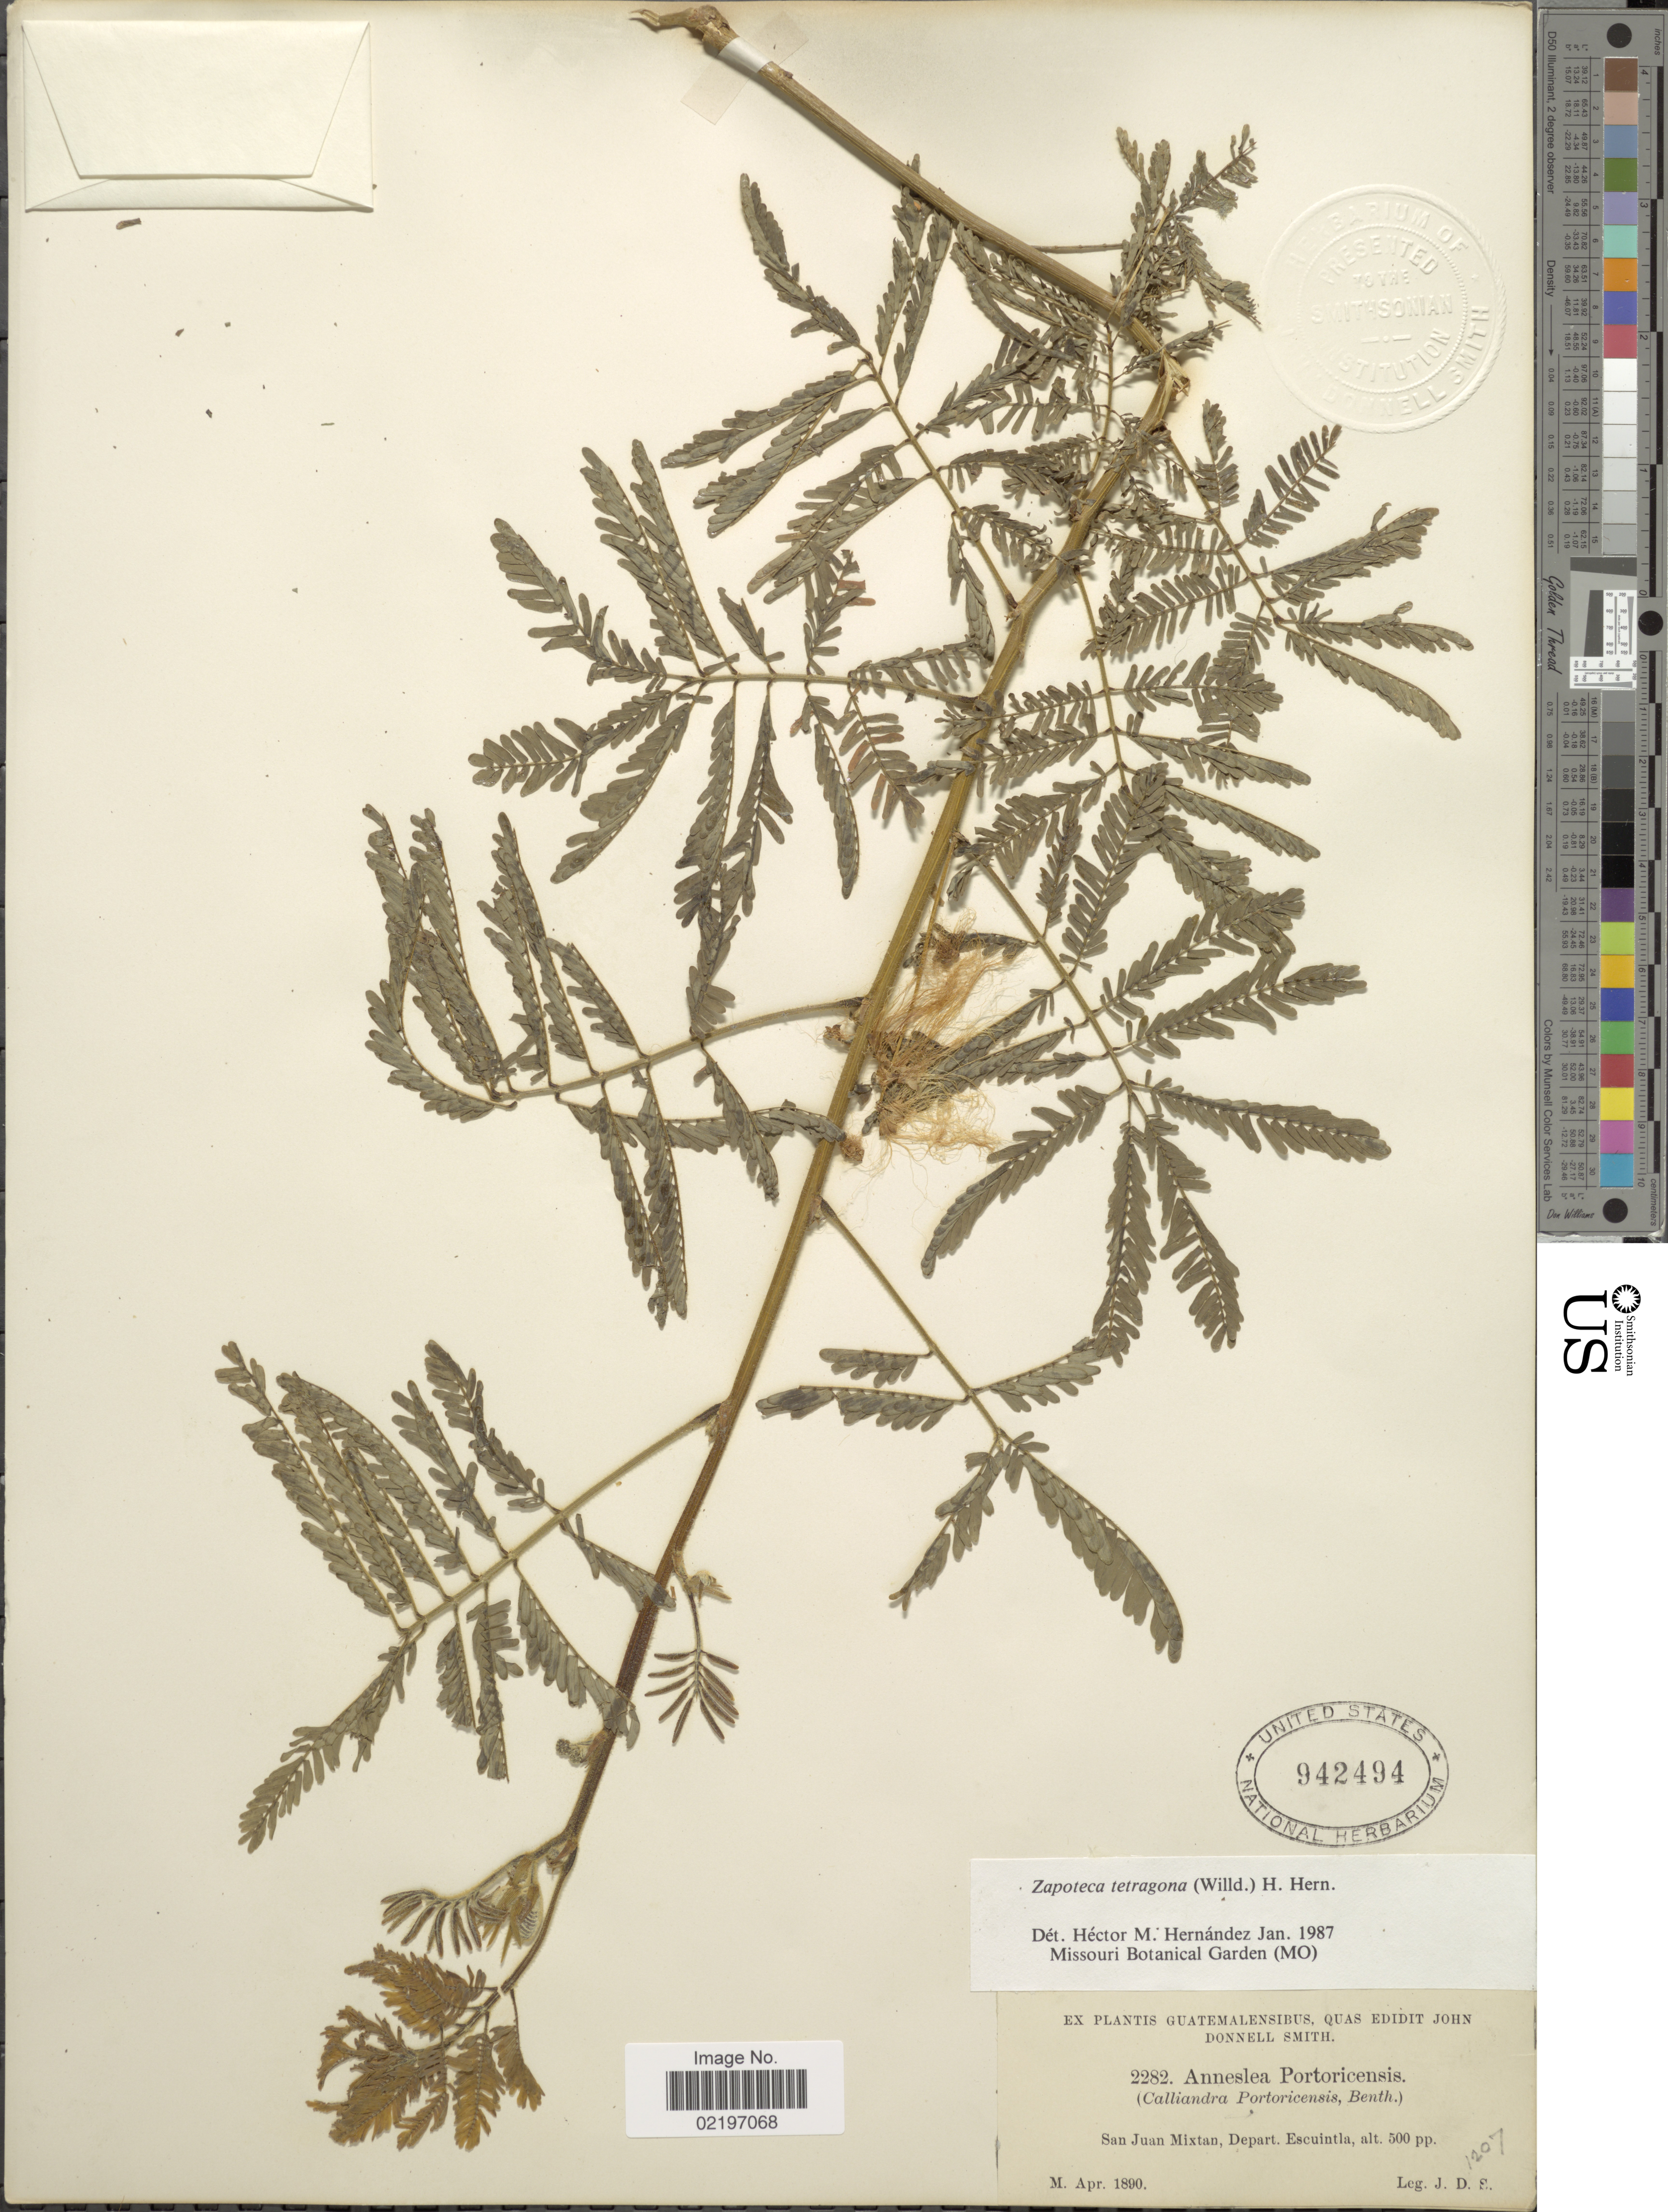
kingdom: Plantae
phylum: Tracheophyta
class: Magnoliopsida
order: Fabales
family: Fabaceae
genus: Zapoteca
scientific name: Zapoteca tetragona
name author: (Willd.) H.M. Hern.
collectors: J. Donnell Smith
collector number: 2282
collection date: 1890-04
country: Guatemala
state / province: Escuintla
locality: San Juan Mixtan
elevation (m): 152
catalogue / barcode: US 942494